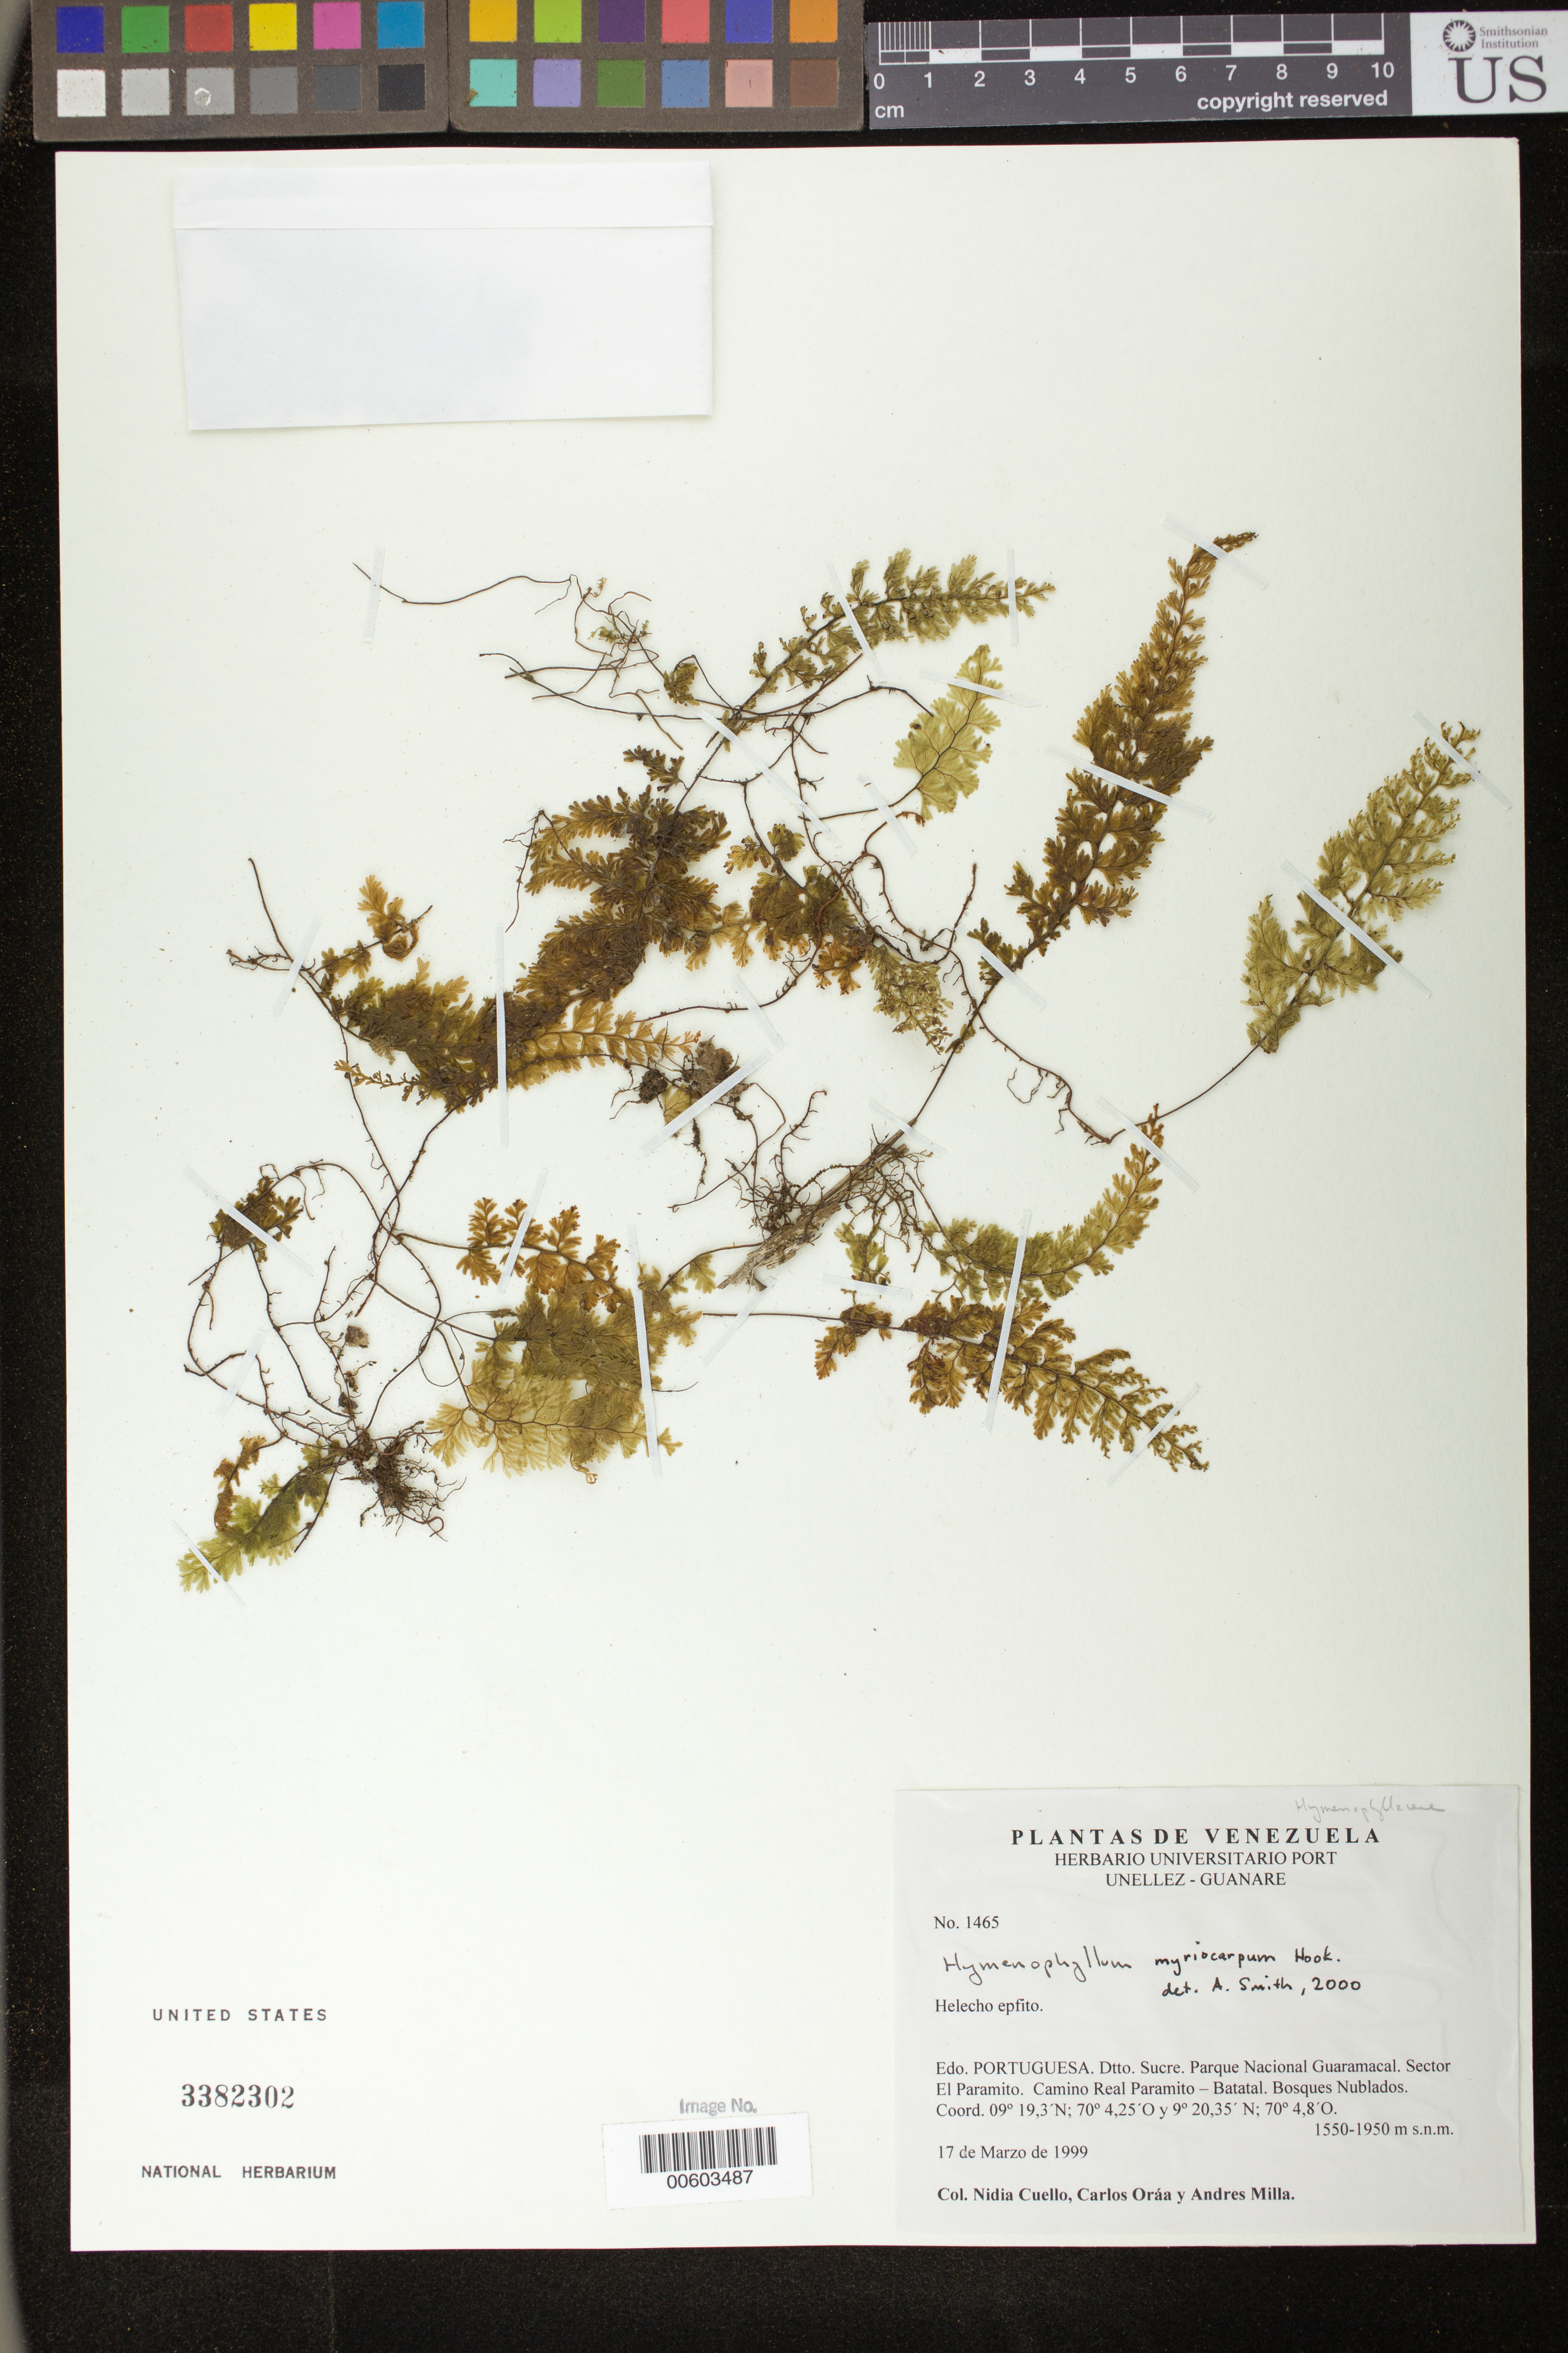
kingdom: Plantae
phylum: Tracheophyta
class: Polypodiopsida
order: Hymenophyllales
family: Hymenophyllaceae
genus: Hymenophyllum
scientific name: Hymenophyllum myriocarpum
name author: Hook.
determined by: Smith, Alan R., (UC)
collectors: N. L. Cuello, C. Oráa & A. Milla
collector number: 1465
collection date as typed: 17 Mar 1999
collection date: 1999-03-17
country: Venezuela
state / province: Portuguesa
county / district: Sucre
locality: Parque Nacional Guaramacal. Sector El Paramito. Camino Real Paramito - Batatal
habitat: Bosques nublados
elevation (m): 1550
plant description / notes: PORT, US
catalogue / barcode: US 3382302